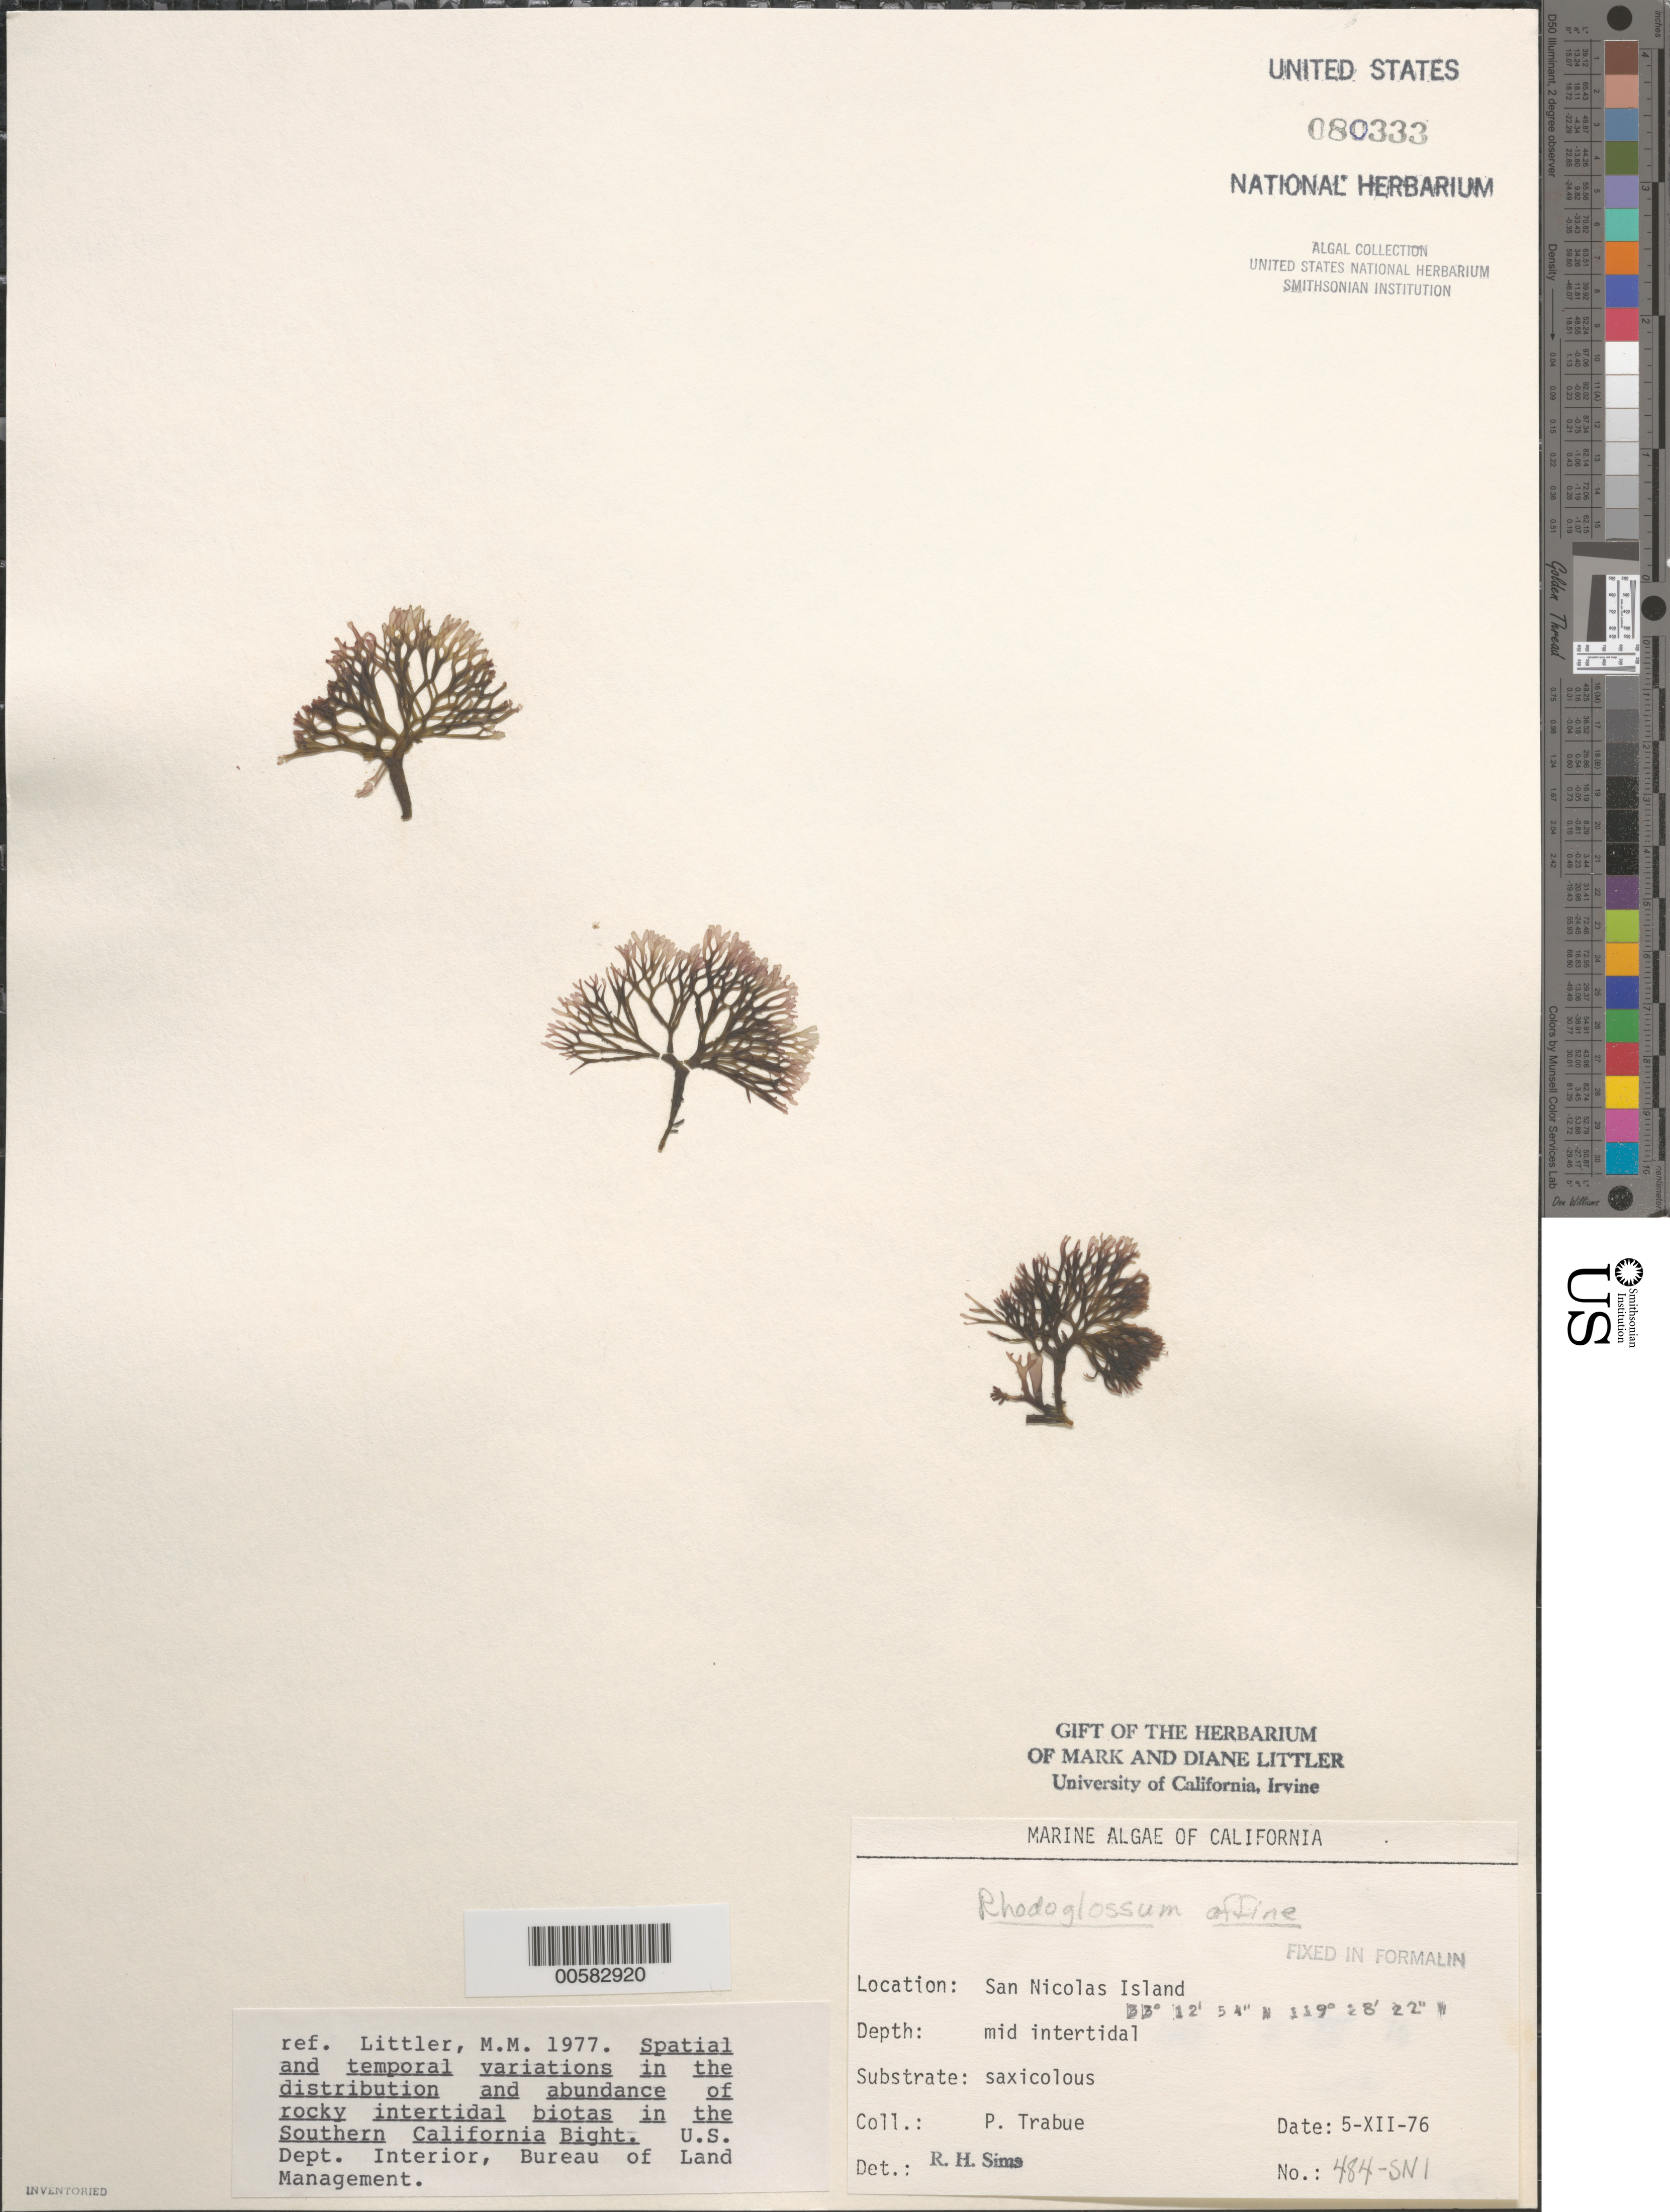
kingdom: Plantae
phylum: Rhodophyta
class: Florideophyceae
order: Gigartinales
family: Gigartinaceae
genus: Mazzaella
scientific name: Mazzaella affinis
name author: (Harvey) Fredericq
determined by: Algae name updating Project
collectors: P. J. Trabue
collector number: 484-sni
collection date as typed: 05 Dec 1976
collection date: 1976-12-05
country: United States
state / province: California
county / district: Ventura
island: San Nicolas Island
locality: Dutch Harbor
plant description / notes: BLM-SOCALBIGHT Rocky Intertidal Survey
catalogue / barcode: US 80333